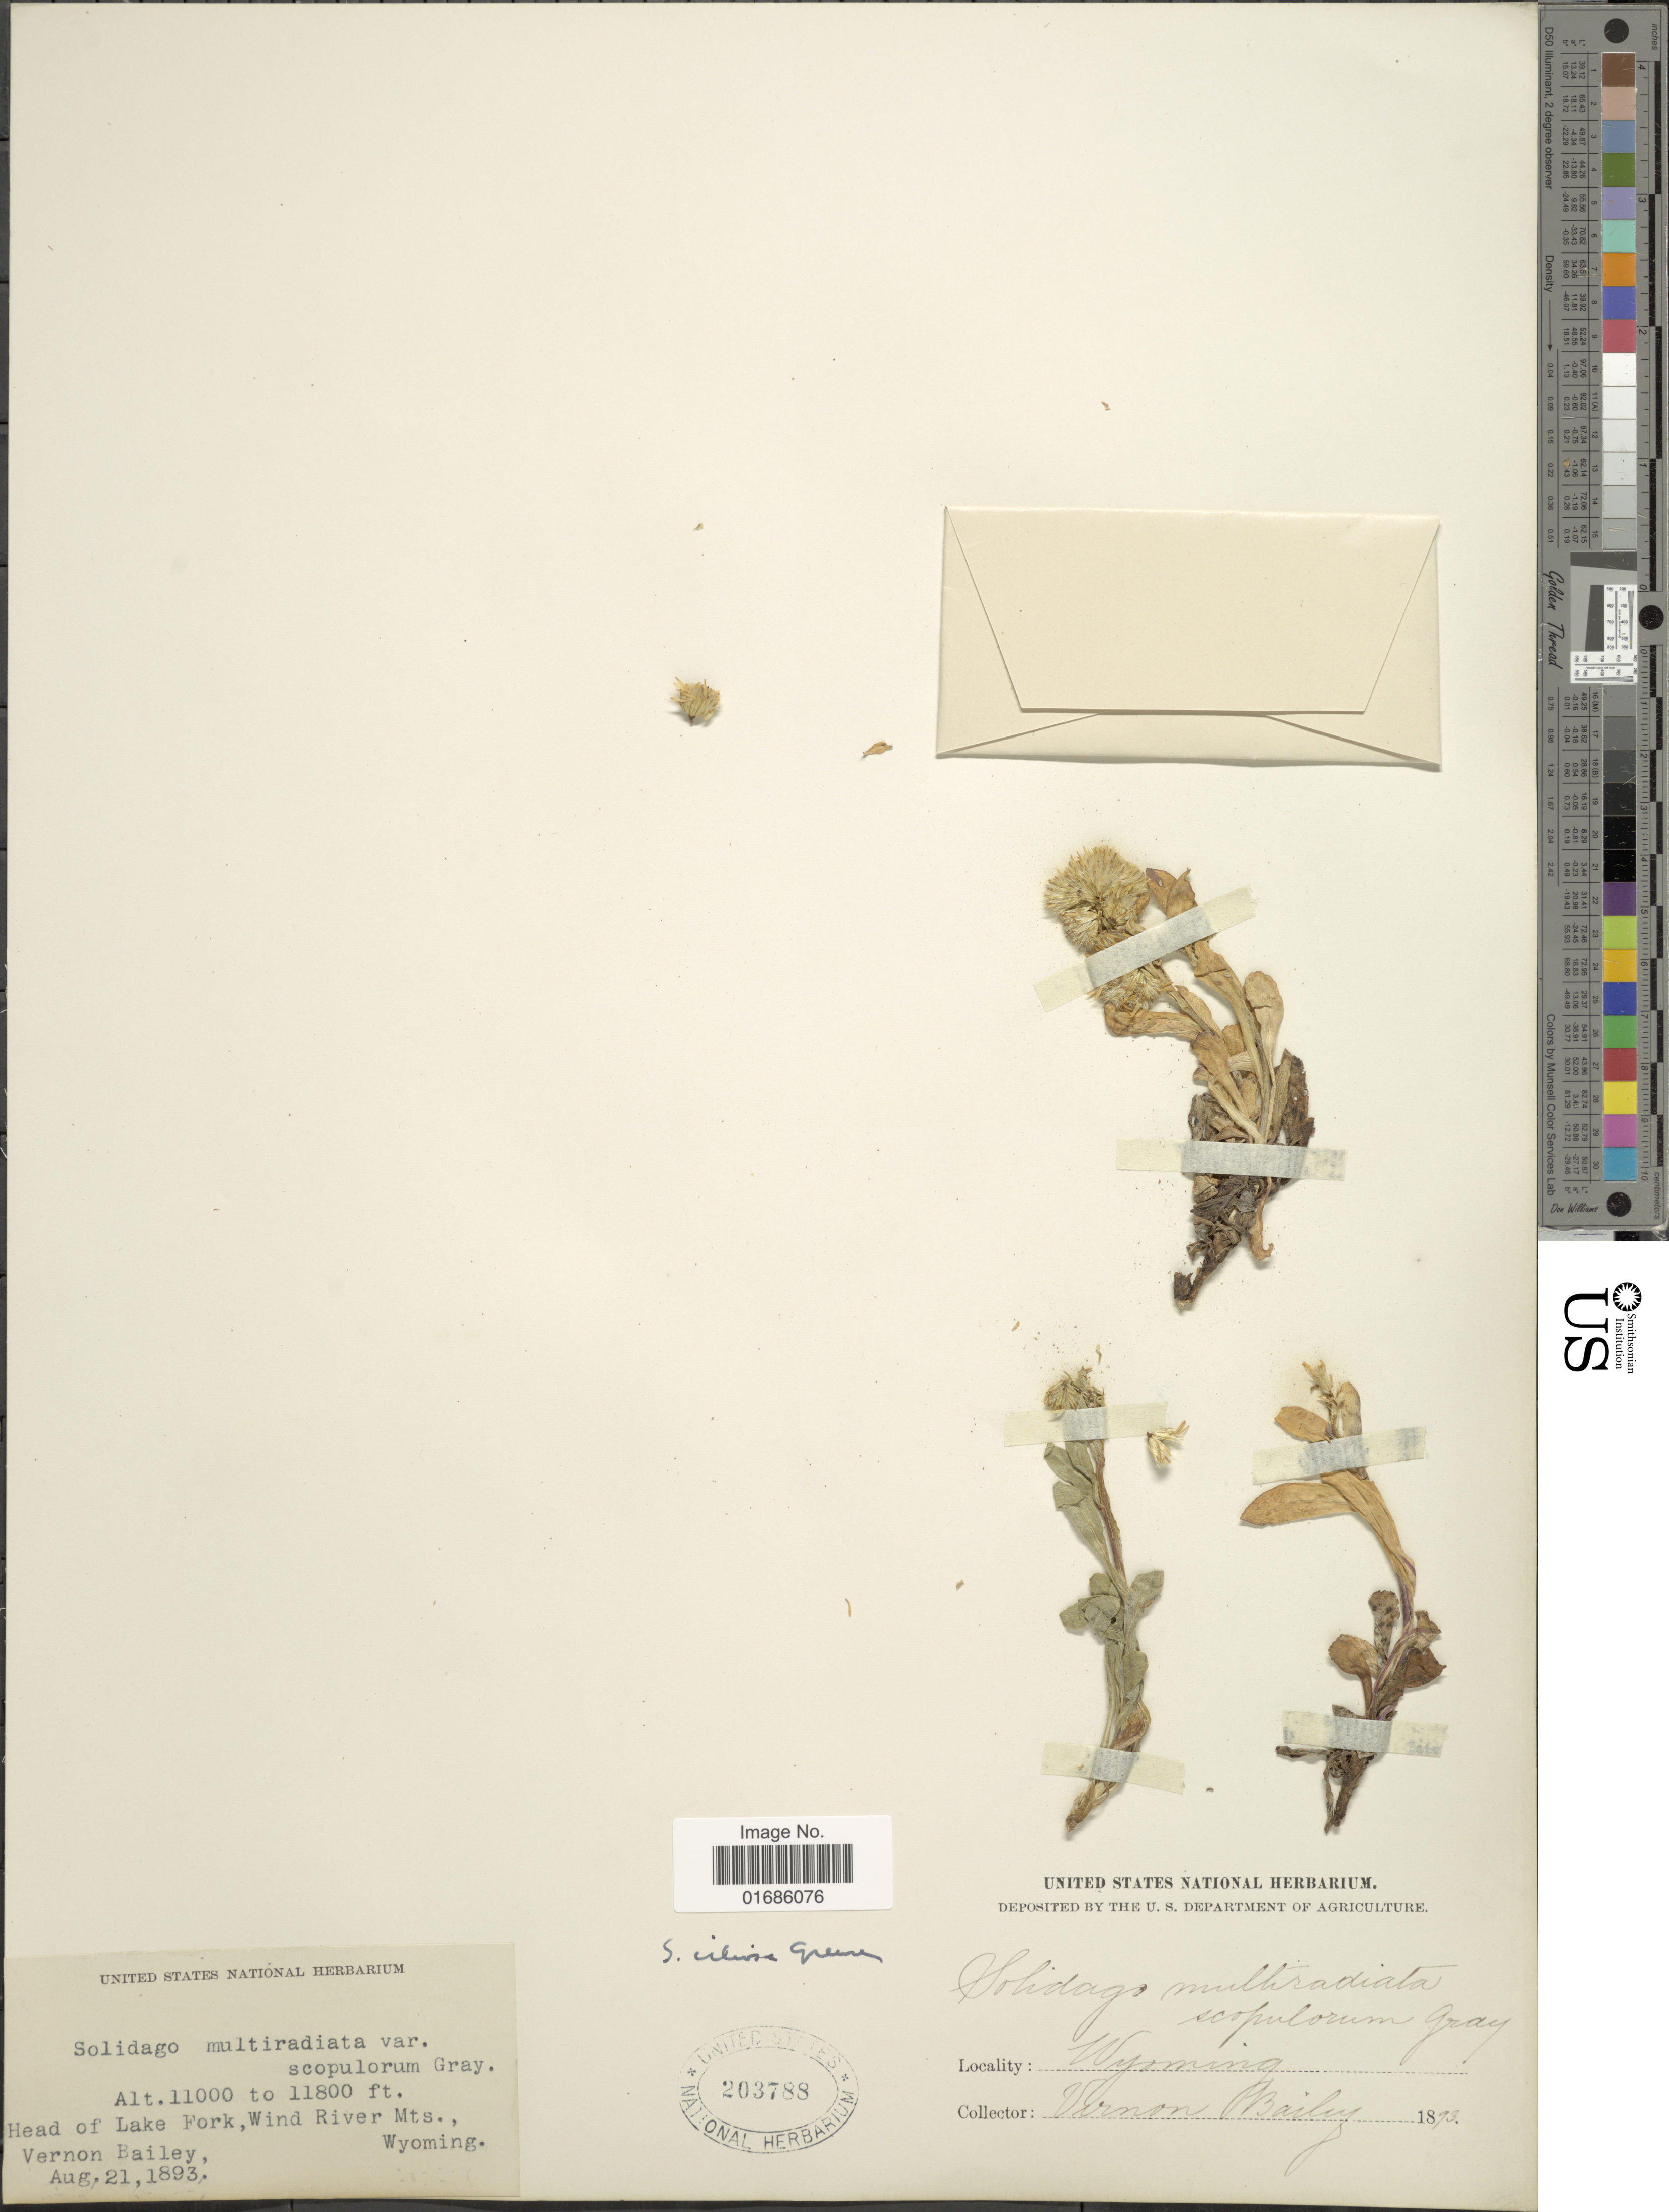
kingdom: Plantae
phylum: Tracheophyta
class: Magnoliopsida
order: Asterales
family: Asteraceae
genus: Solidago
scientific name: Solidago ciliosa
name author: Greene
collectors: V. O. Bailey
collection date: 1893-08-21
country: United States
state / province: Wyoming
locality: Head of Lake Fork, Wind River Mts.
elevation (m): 3353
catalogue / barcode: US 203788